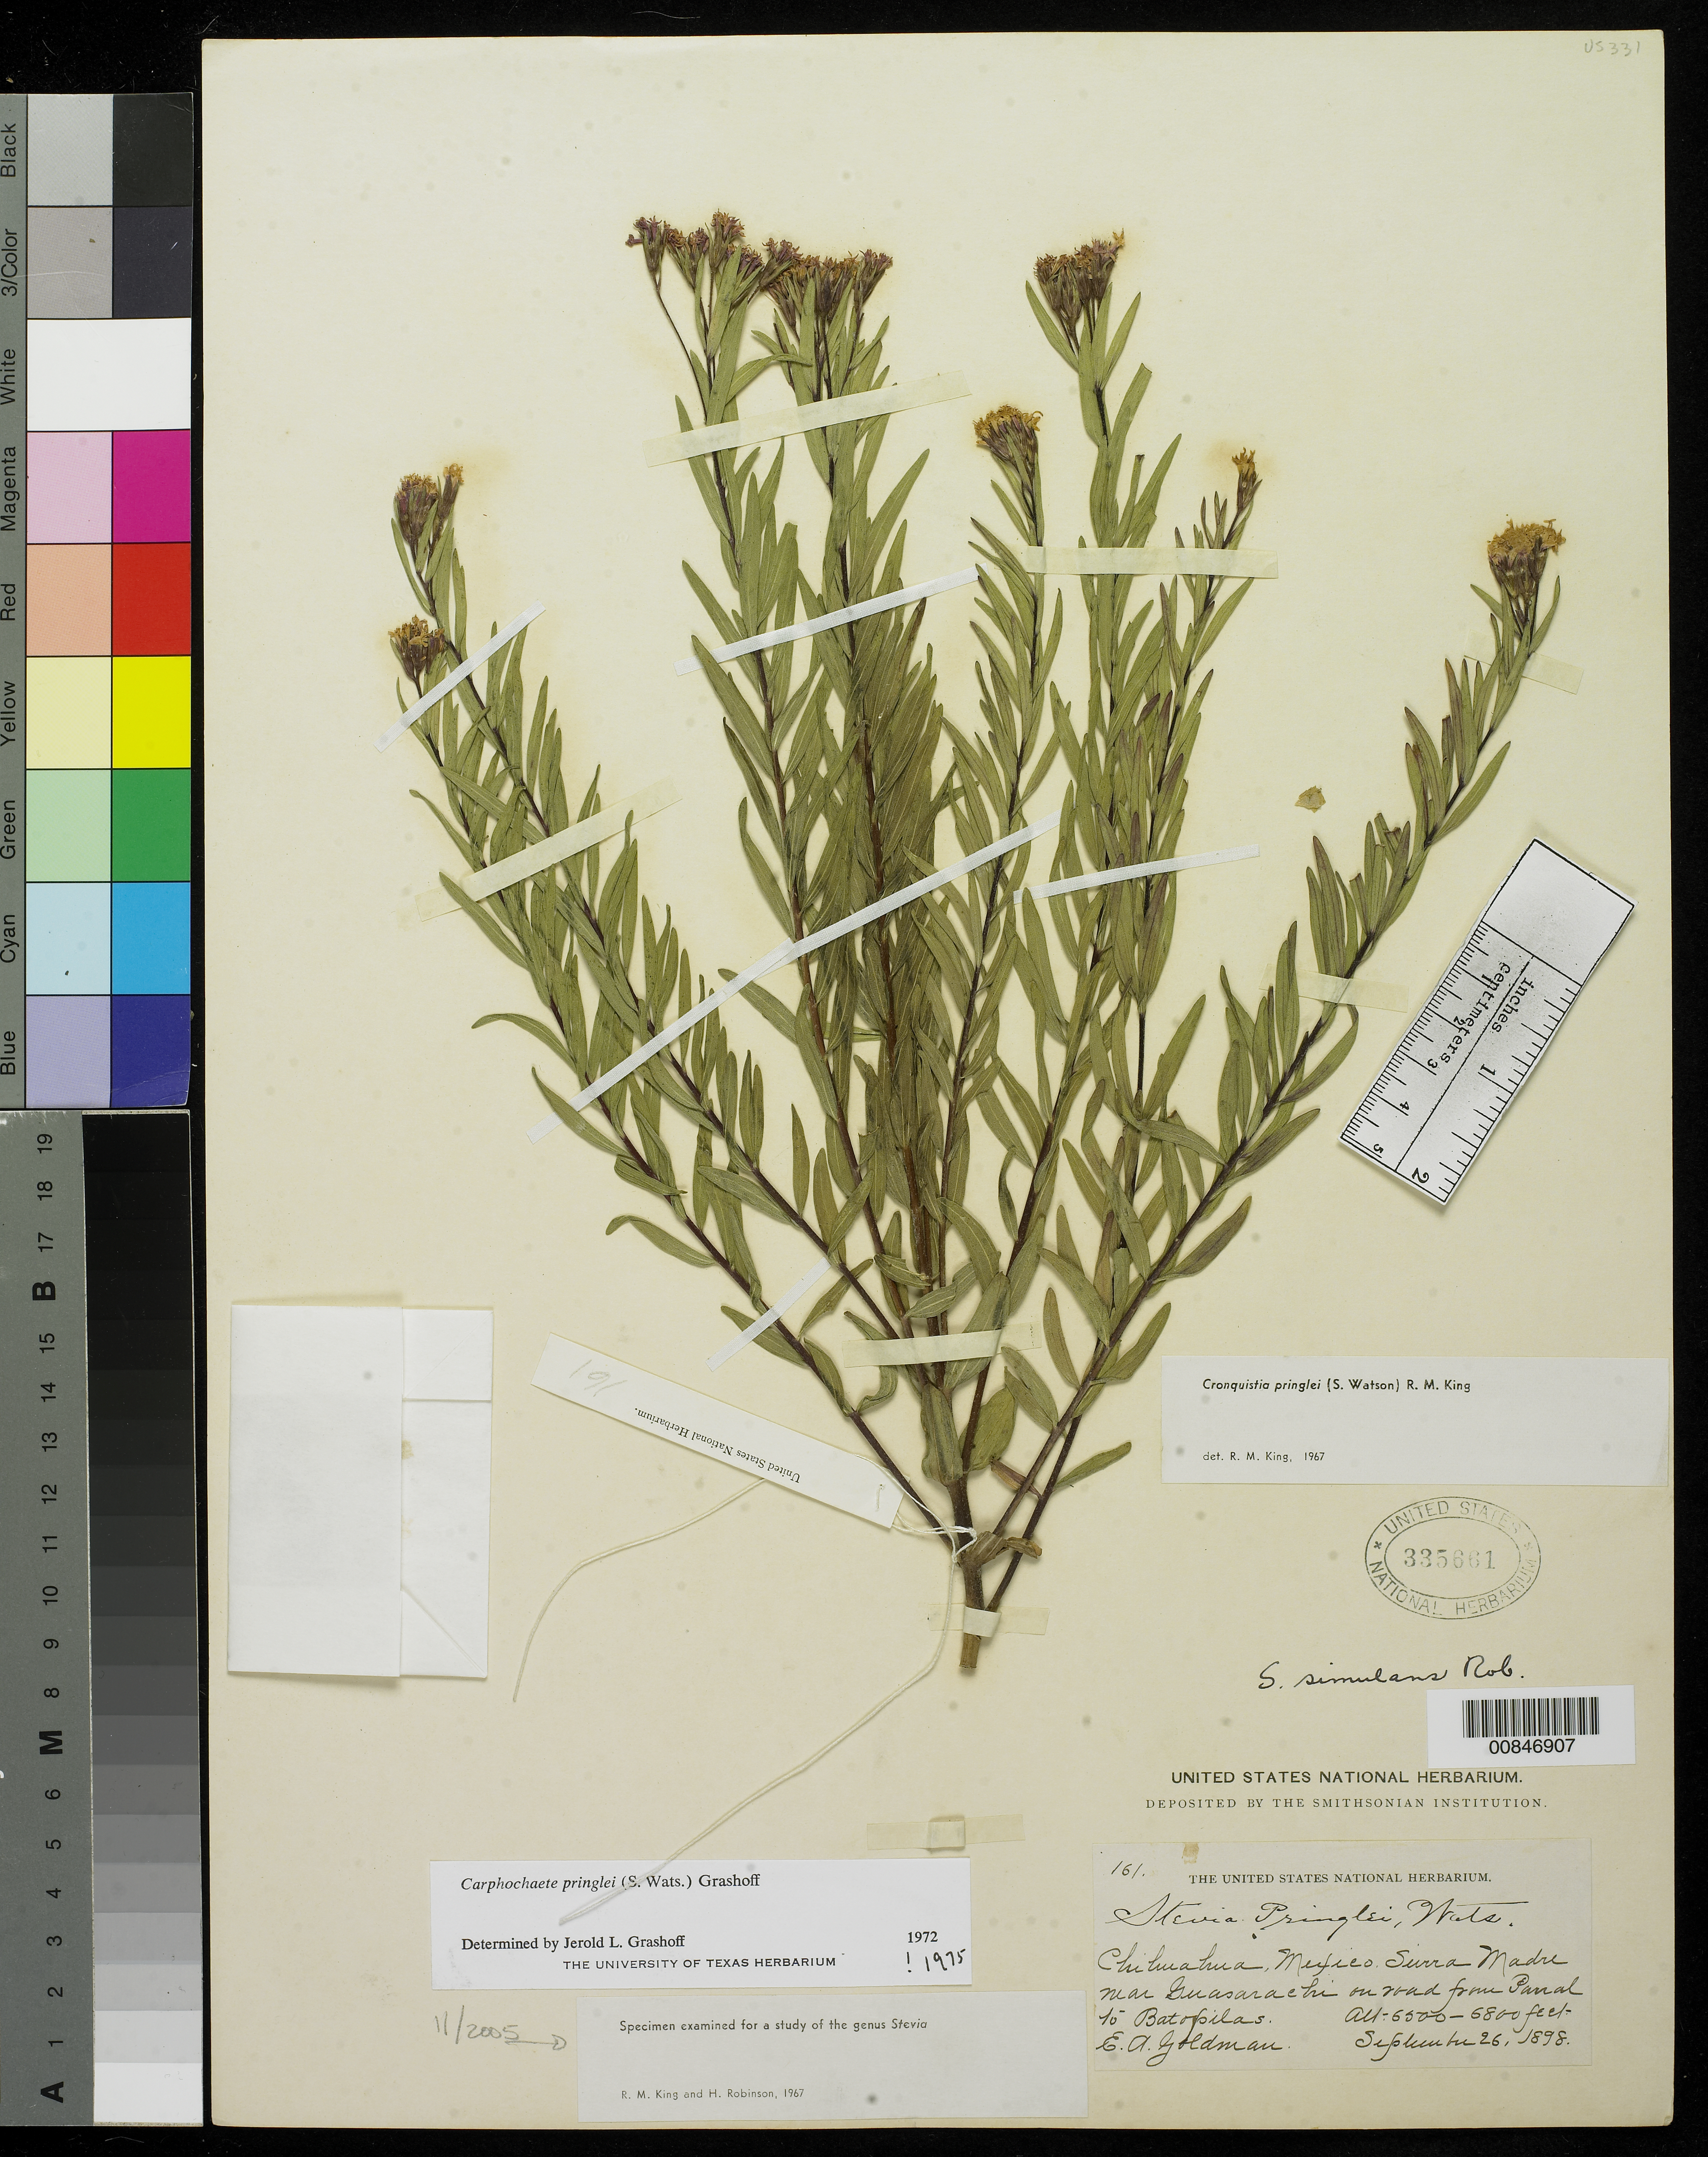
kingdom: Plantae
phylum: Tracheophyta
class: Magnoliopsida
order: Asterales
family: Asteraceae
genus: Cronquistia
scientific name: Cronquistia pringlei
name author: (S. Watson) R.M. King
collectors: E. A. Goldman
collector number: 161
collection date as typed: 26 Sep 1898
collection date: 1898-09-26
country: Mexico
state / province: Chihuahua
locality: Sierra Madre near Guasarachi on road from Parral to Batopilas.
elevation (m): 1981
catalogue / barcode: US 335661